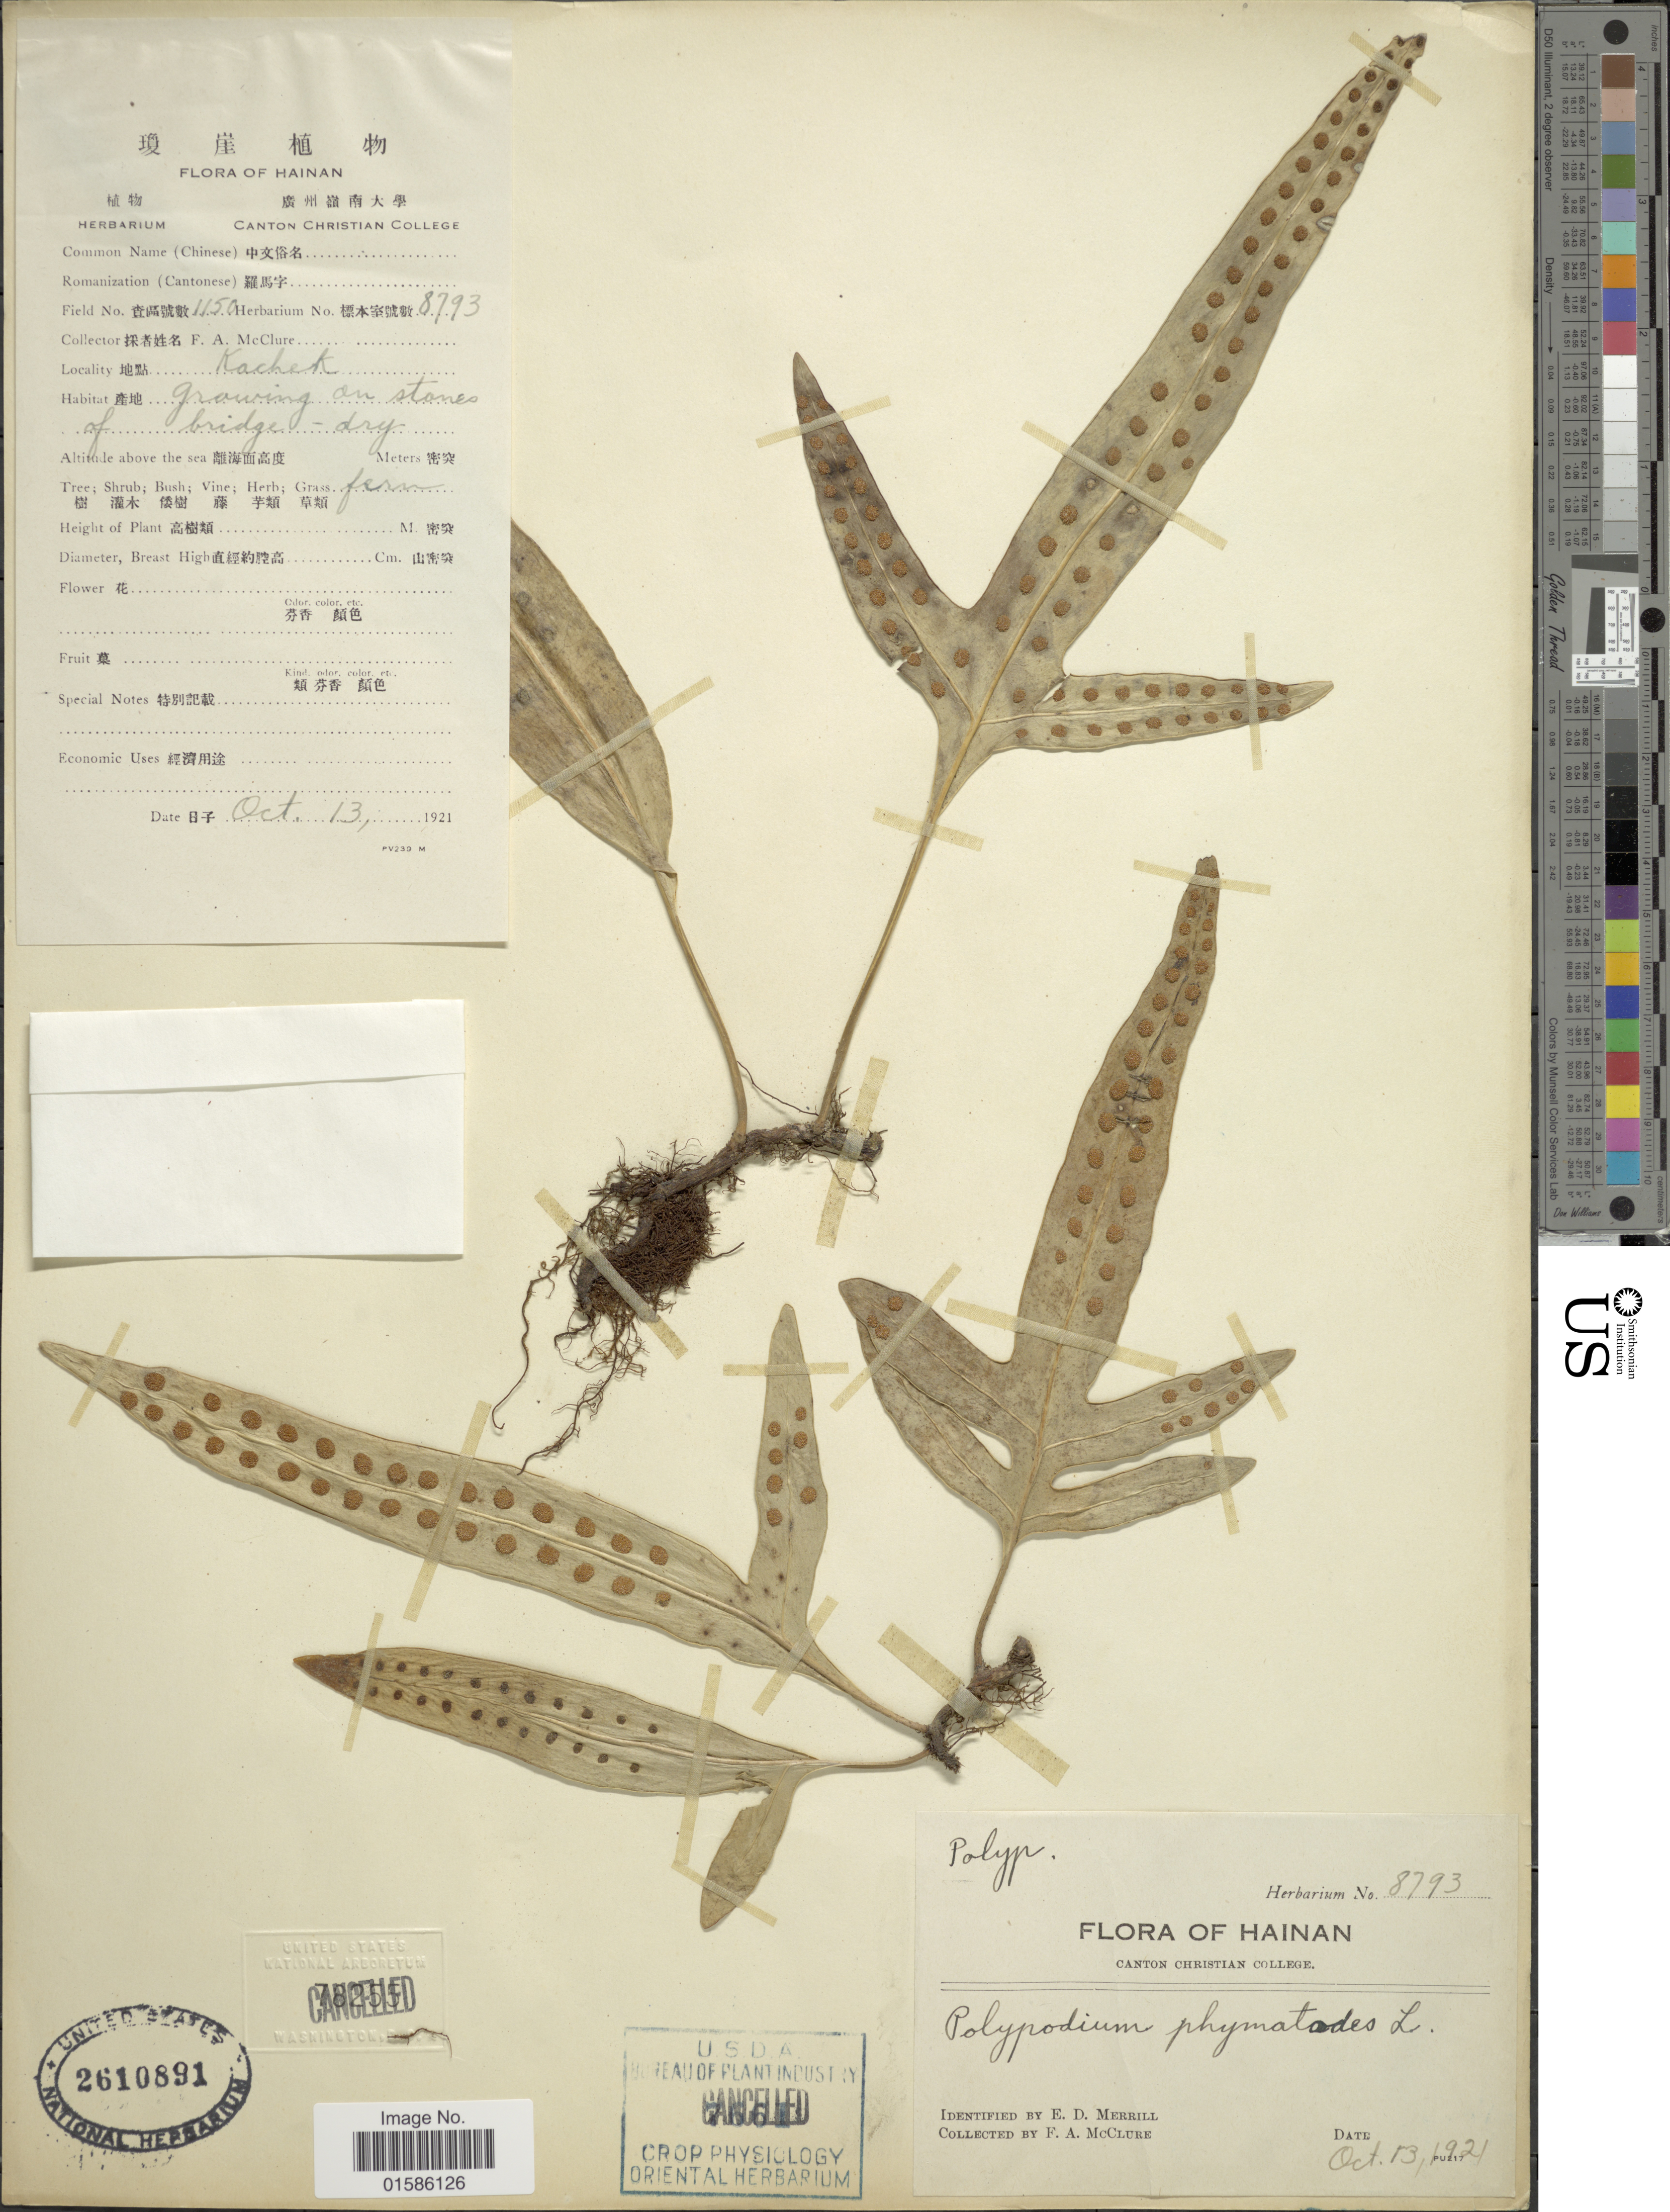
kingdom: Plantae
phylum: Tracheophyta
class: Polypodiopsida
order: Polypodiales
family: Polypodiaceae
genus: Microsorum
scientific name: Microsorum scolopendria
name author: (Burm. f.) Copel.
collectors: F. A. McClure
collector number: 1150/8793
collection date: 1921-10-13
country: China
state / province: Hainan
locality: Kachek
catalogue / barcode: US 2610891